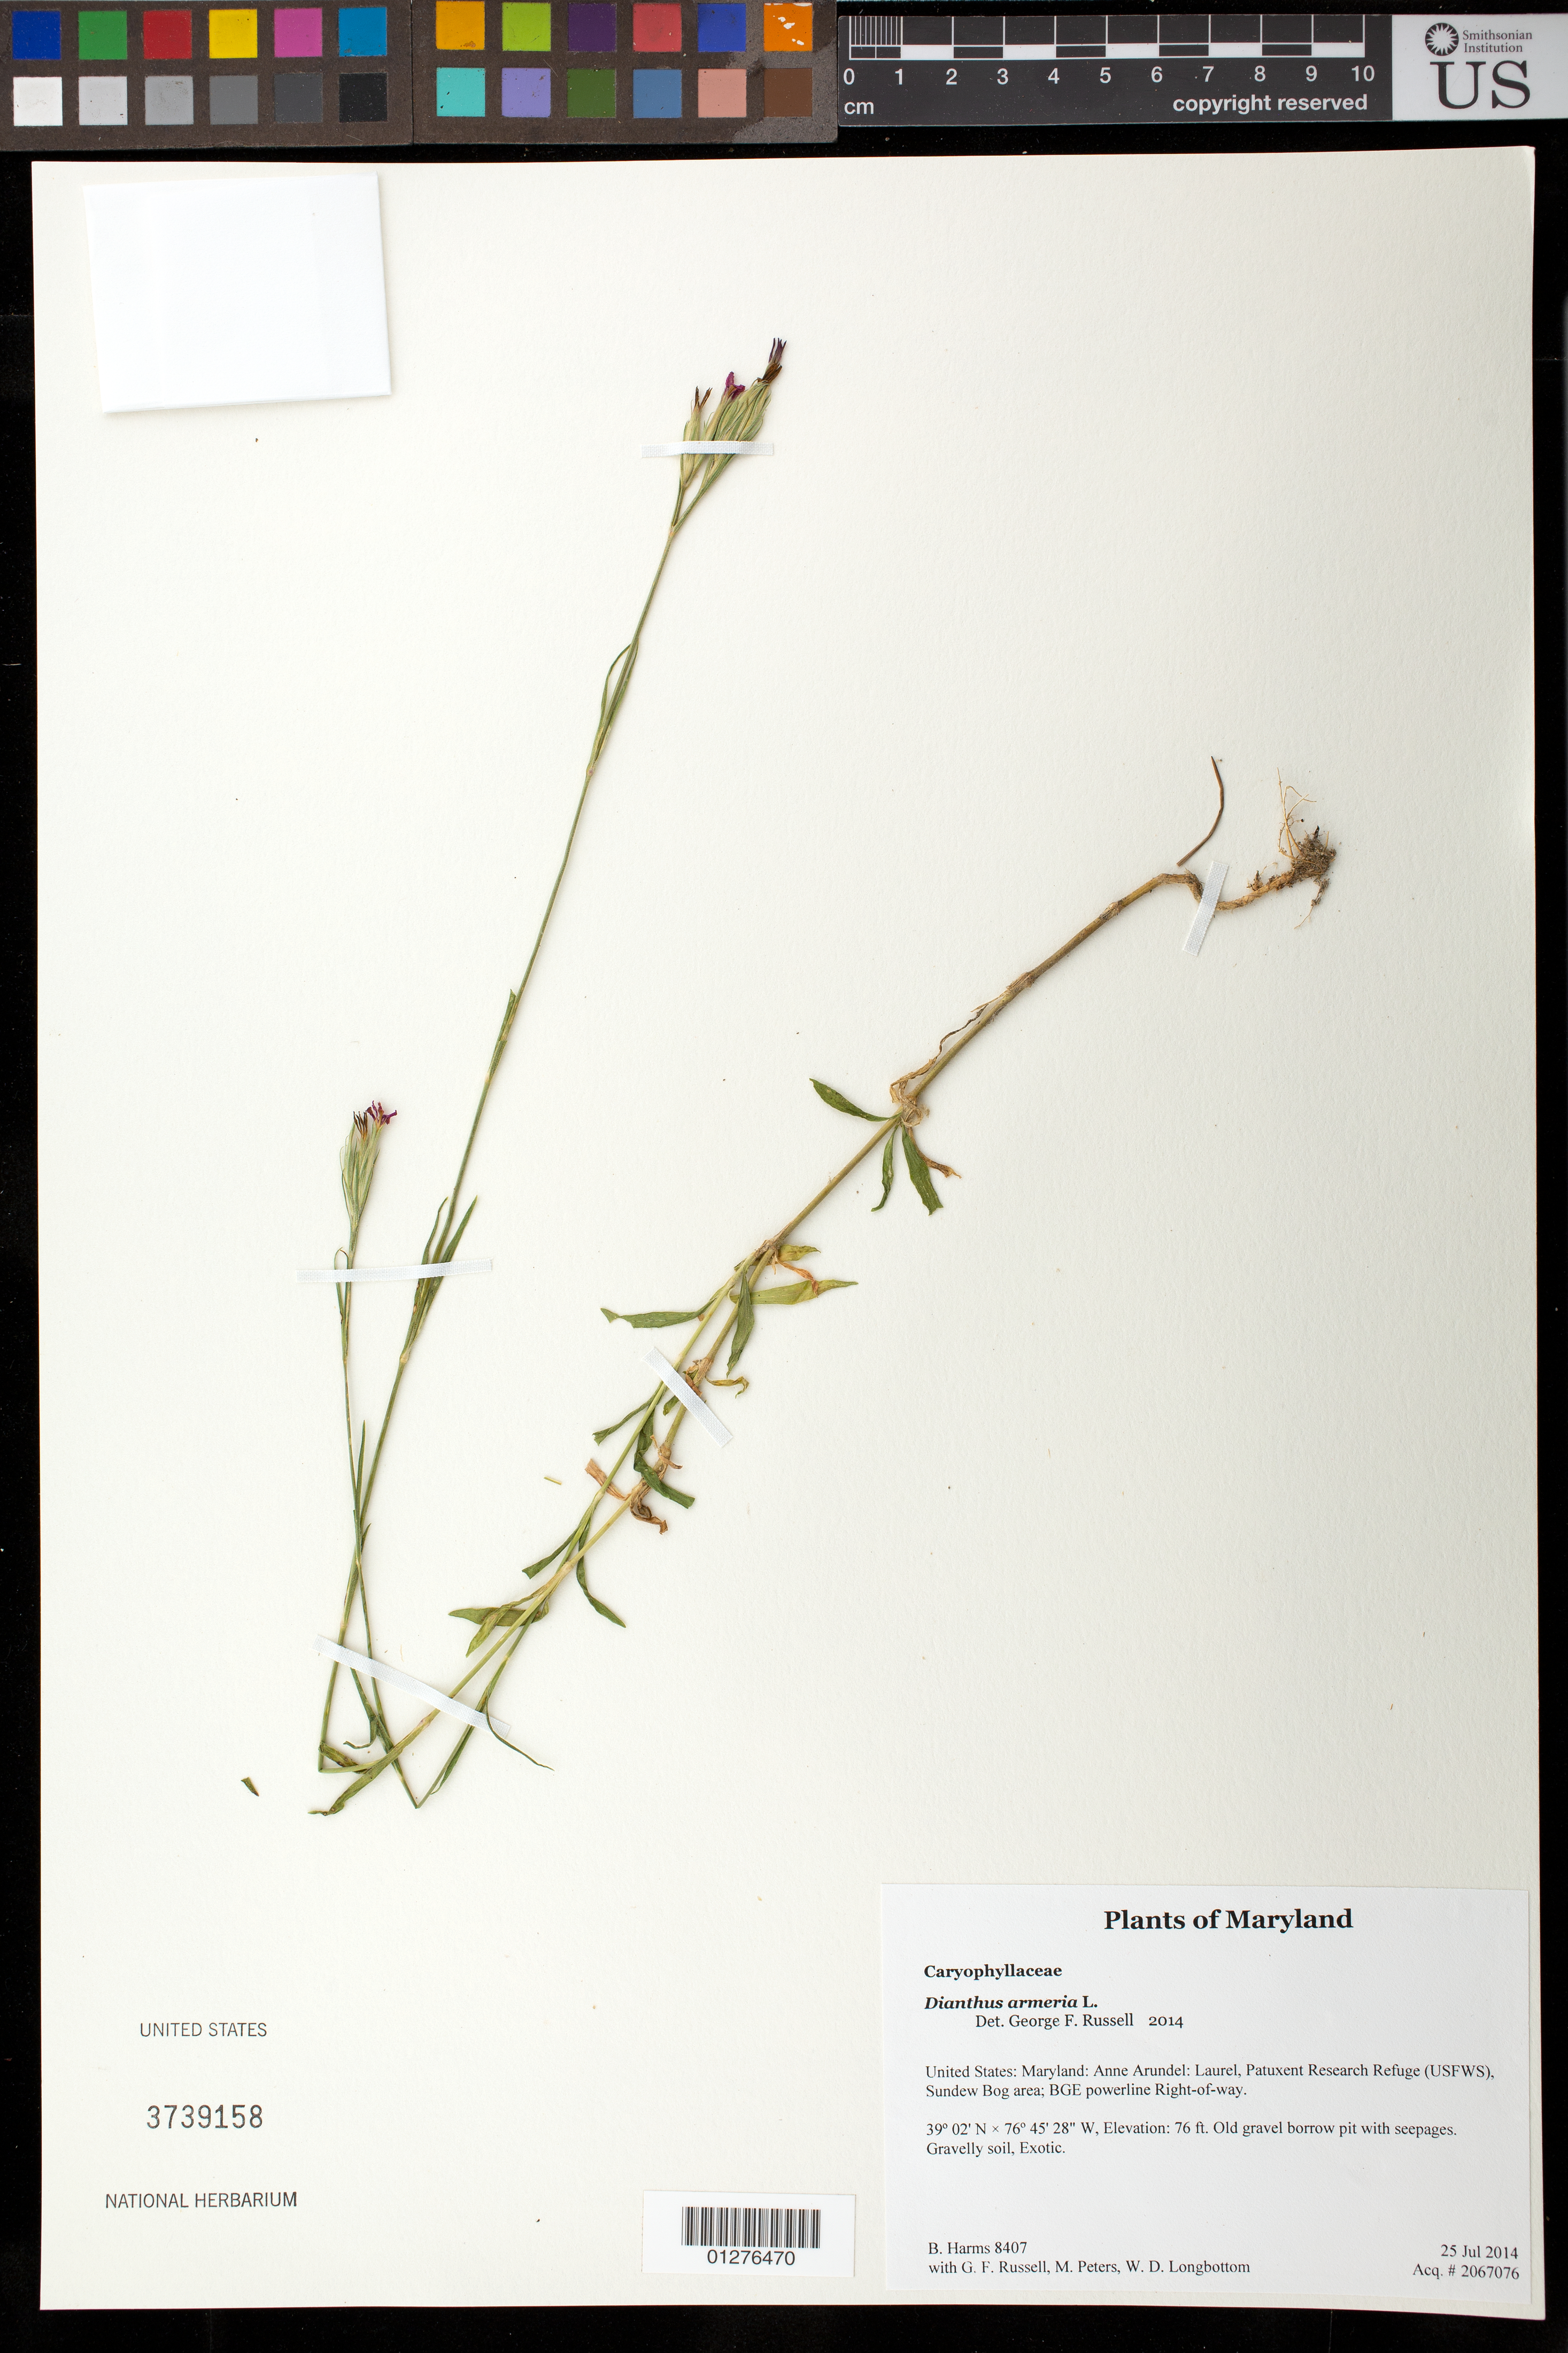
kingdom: Plantae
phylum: Tracheophyta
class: Magnoliopsida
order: Caryophyllales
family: Caryophyllaceae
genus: Dianthus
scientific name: Dianthus armeria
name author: L.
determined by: Russell, George F., (UNITED STATES)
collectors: B. Harms, G. Russell, M. Peters & W. D. Longbottom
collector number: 8407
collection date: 2014-07-25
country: United States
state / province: Maryland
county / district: Anne Arundel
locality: Laurel, Patuxent Research Refuge (USFWS), Sundew Bog area; BGE powerline Right-of-way.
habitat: Old gravel borrow pit with seepages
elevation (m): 23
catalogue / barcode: US 3739158